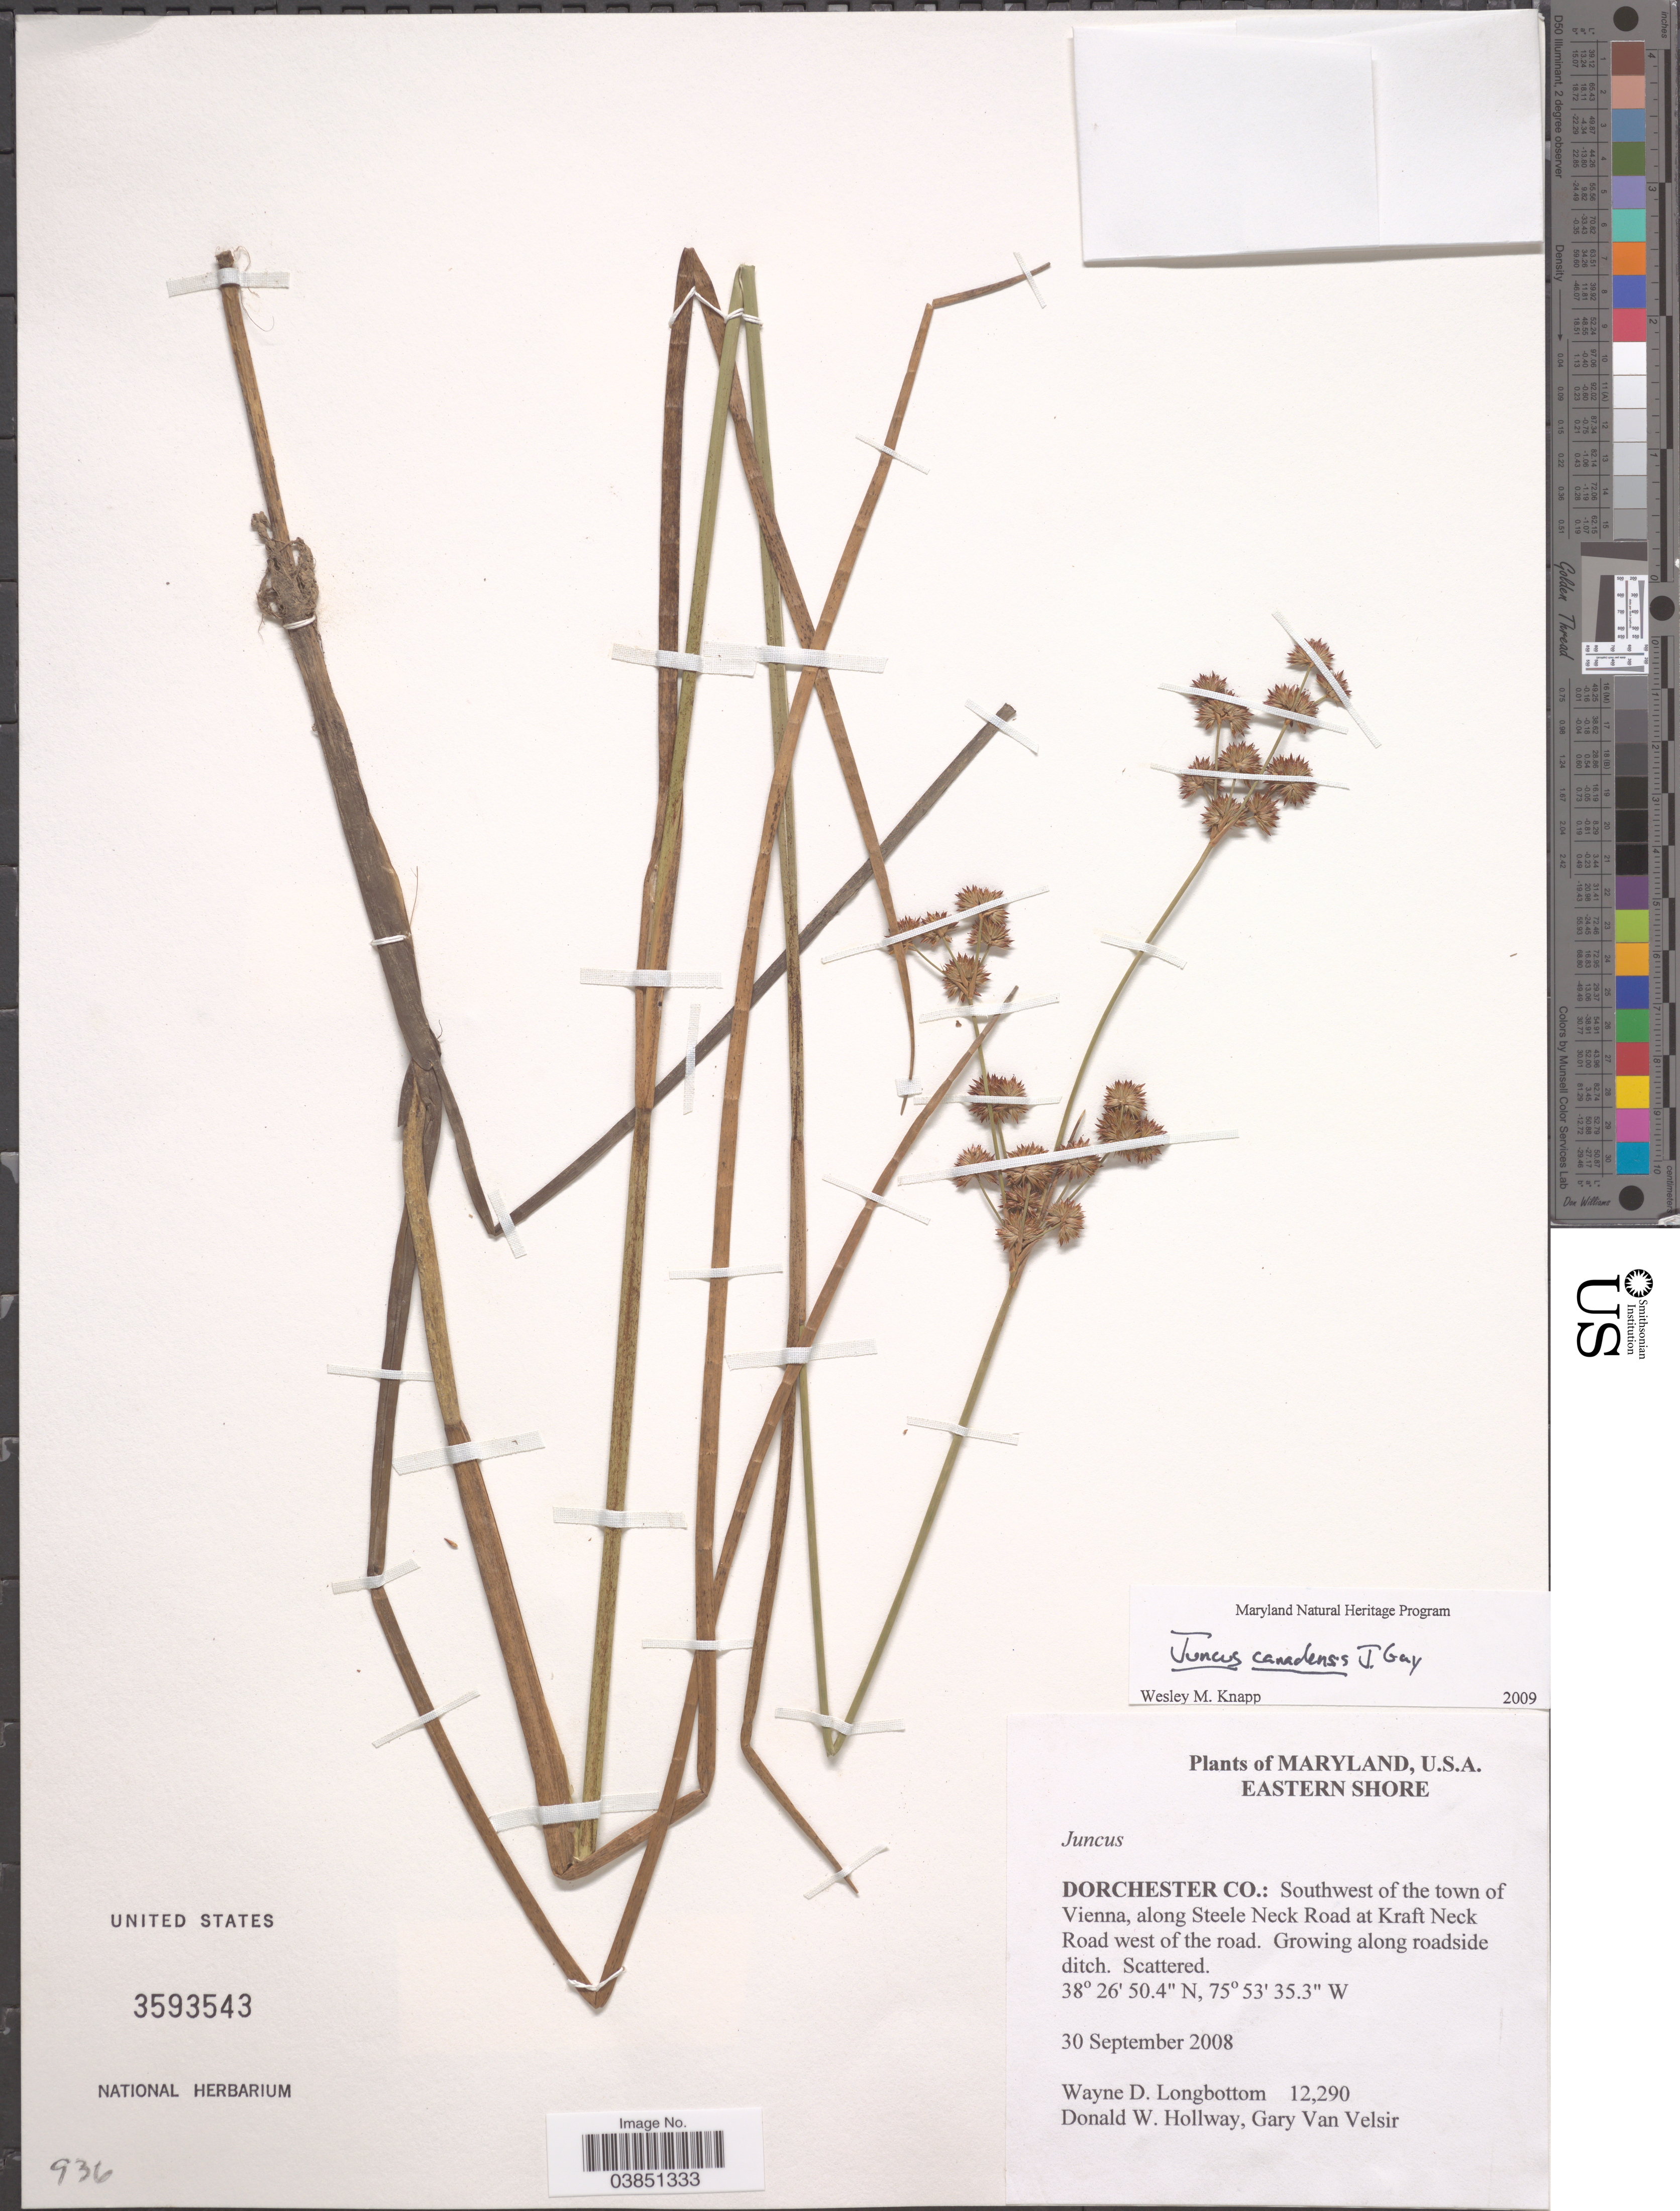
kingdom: Plantae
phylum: Tracheophyta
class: Liliopsida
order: Poales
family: Juncaceae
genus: Juncus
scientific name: Juncus canadensis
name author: J. Gay ex Laharpe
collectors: W. D. Longbottom, D. Hollway & G. Van Velsir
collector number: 12290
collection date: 2008-09-30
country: United States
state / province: Maryland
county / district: Dorchester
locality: Eastern Shore. Dorchester Co.: Southwest of the town of Vienna, along Steele Neck Road at Kraft Neck Road west of the road.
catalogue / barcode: US 3593543